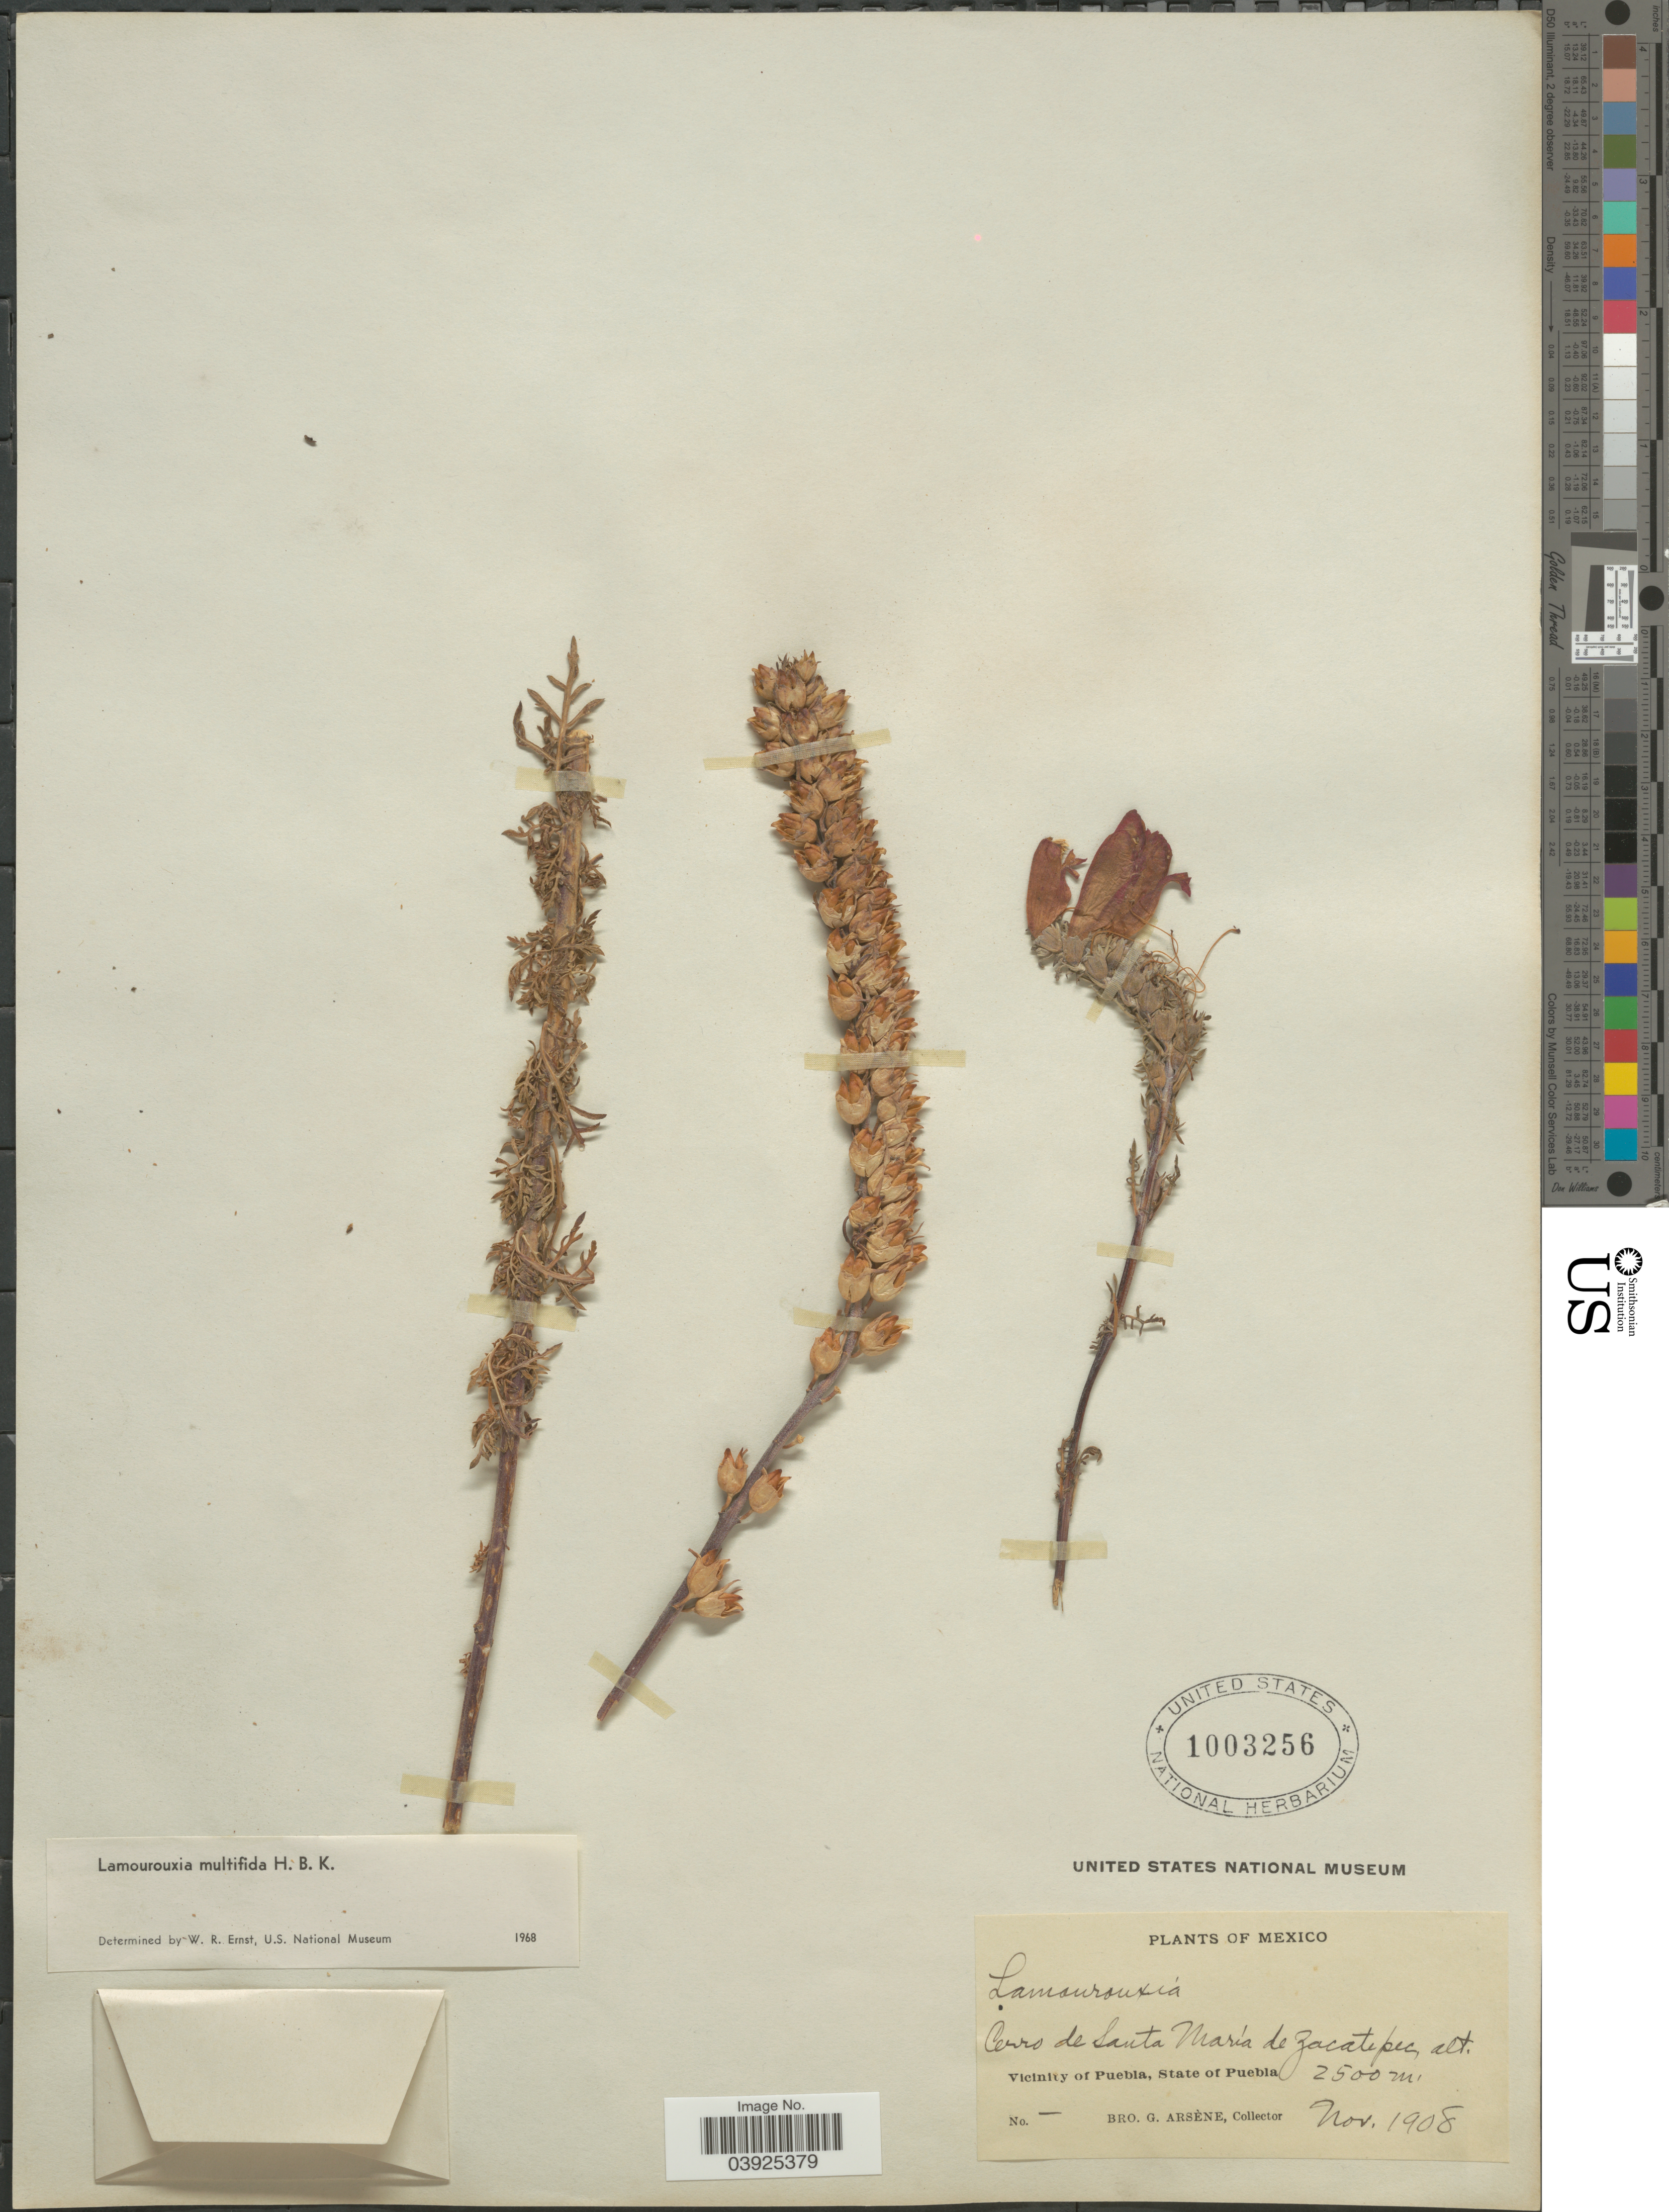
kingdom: Plantae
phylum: Tracheophyta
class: Magnoliopsida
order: Lamiales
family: Orobanchaceae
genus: Lamourouxia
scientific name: Lamourouxia multifida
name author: Kunth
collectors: Bro. G. Arsène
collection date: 1908-11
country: Mexico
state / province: Puebla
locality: Cerro de Santa María de Zacatepec.Vicinity of Puebla.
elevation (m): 2500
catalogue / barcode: US 1003256